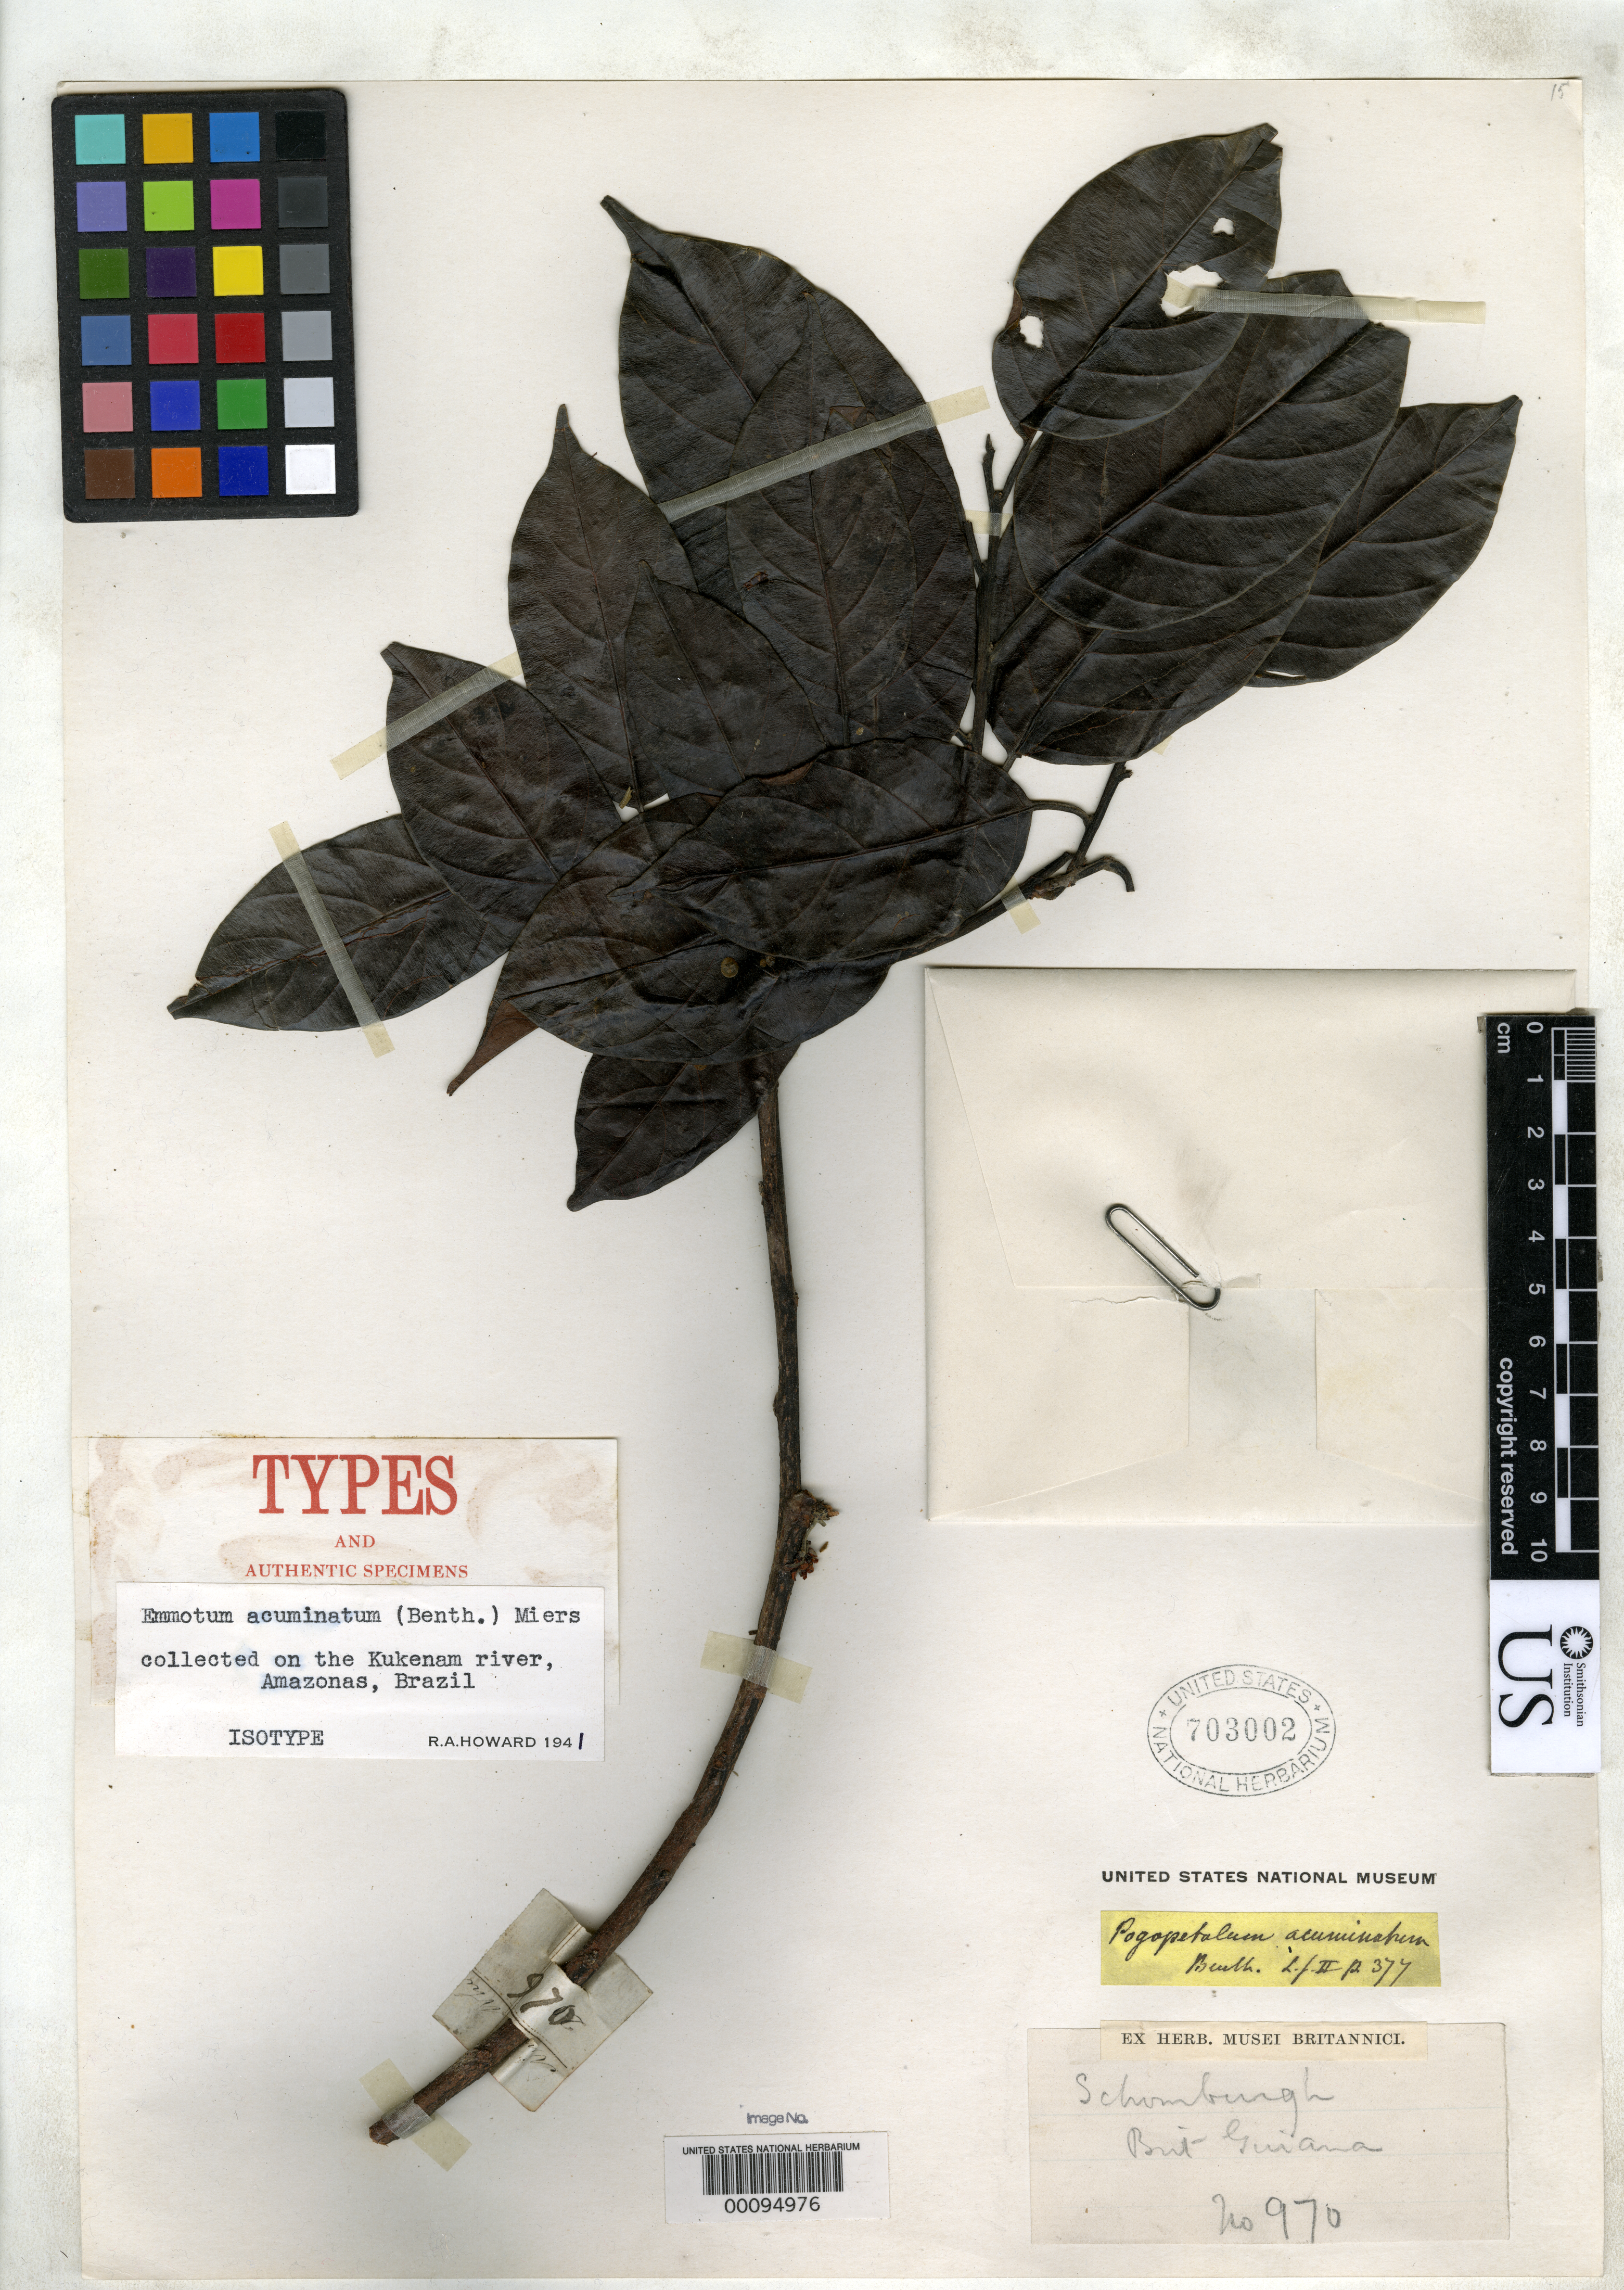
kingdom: Plantae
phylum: Tracheophyta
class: Magnoliopsida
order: Metteniusales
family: Metteniusaceae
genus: Pogopetalum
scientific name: Pogopetalum acuminatum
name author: Benth.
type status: Isotype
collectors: M. R. Schomburgk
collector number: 970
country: Brazil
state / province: Amazônas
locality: Rio Negro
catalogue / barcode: US 703002